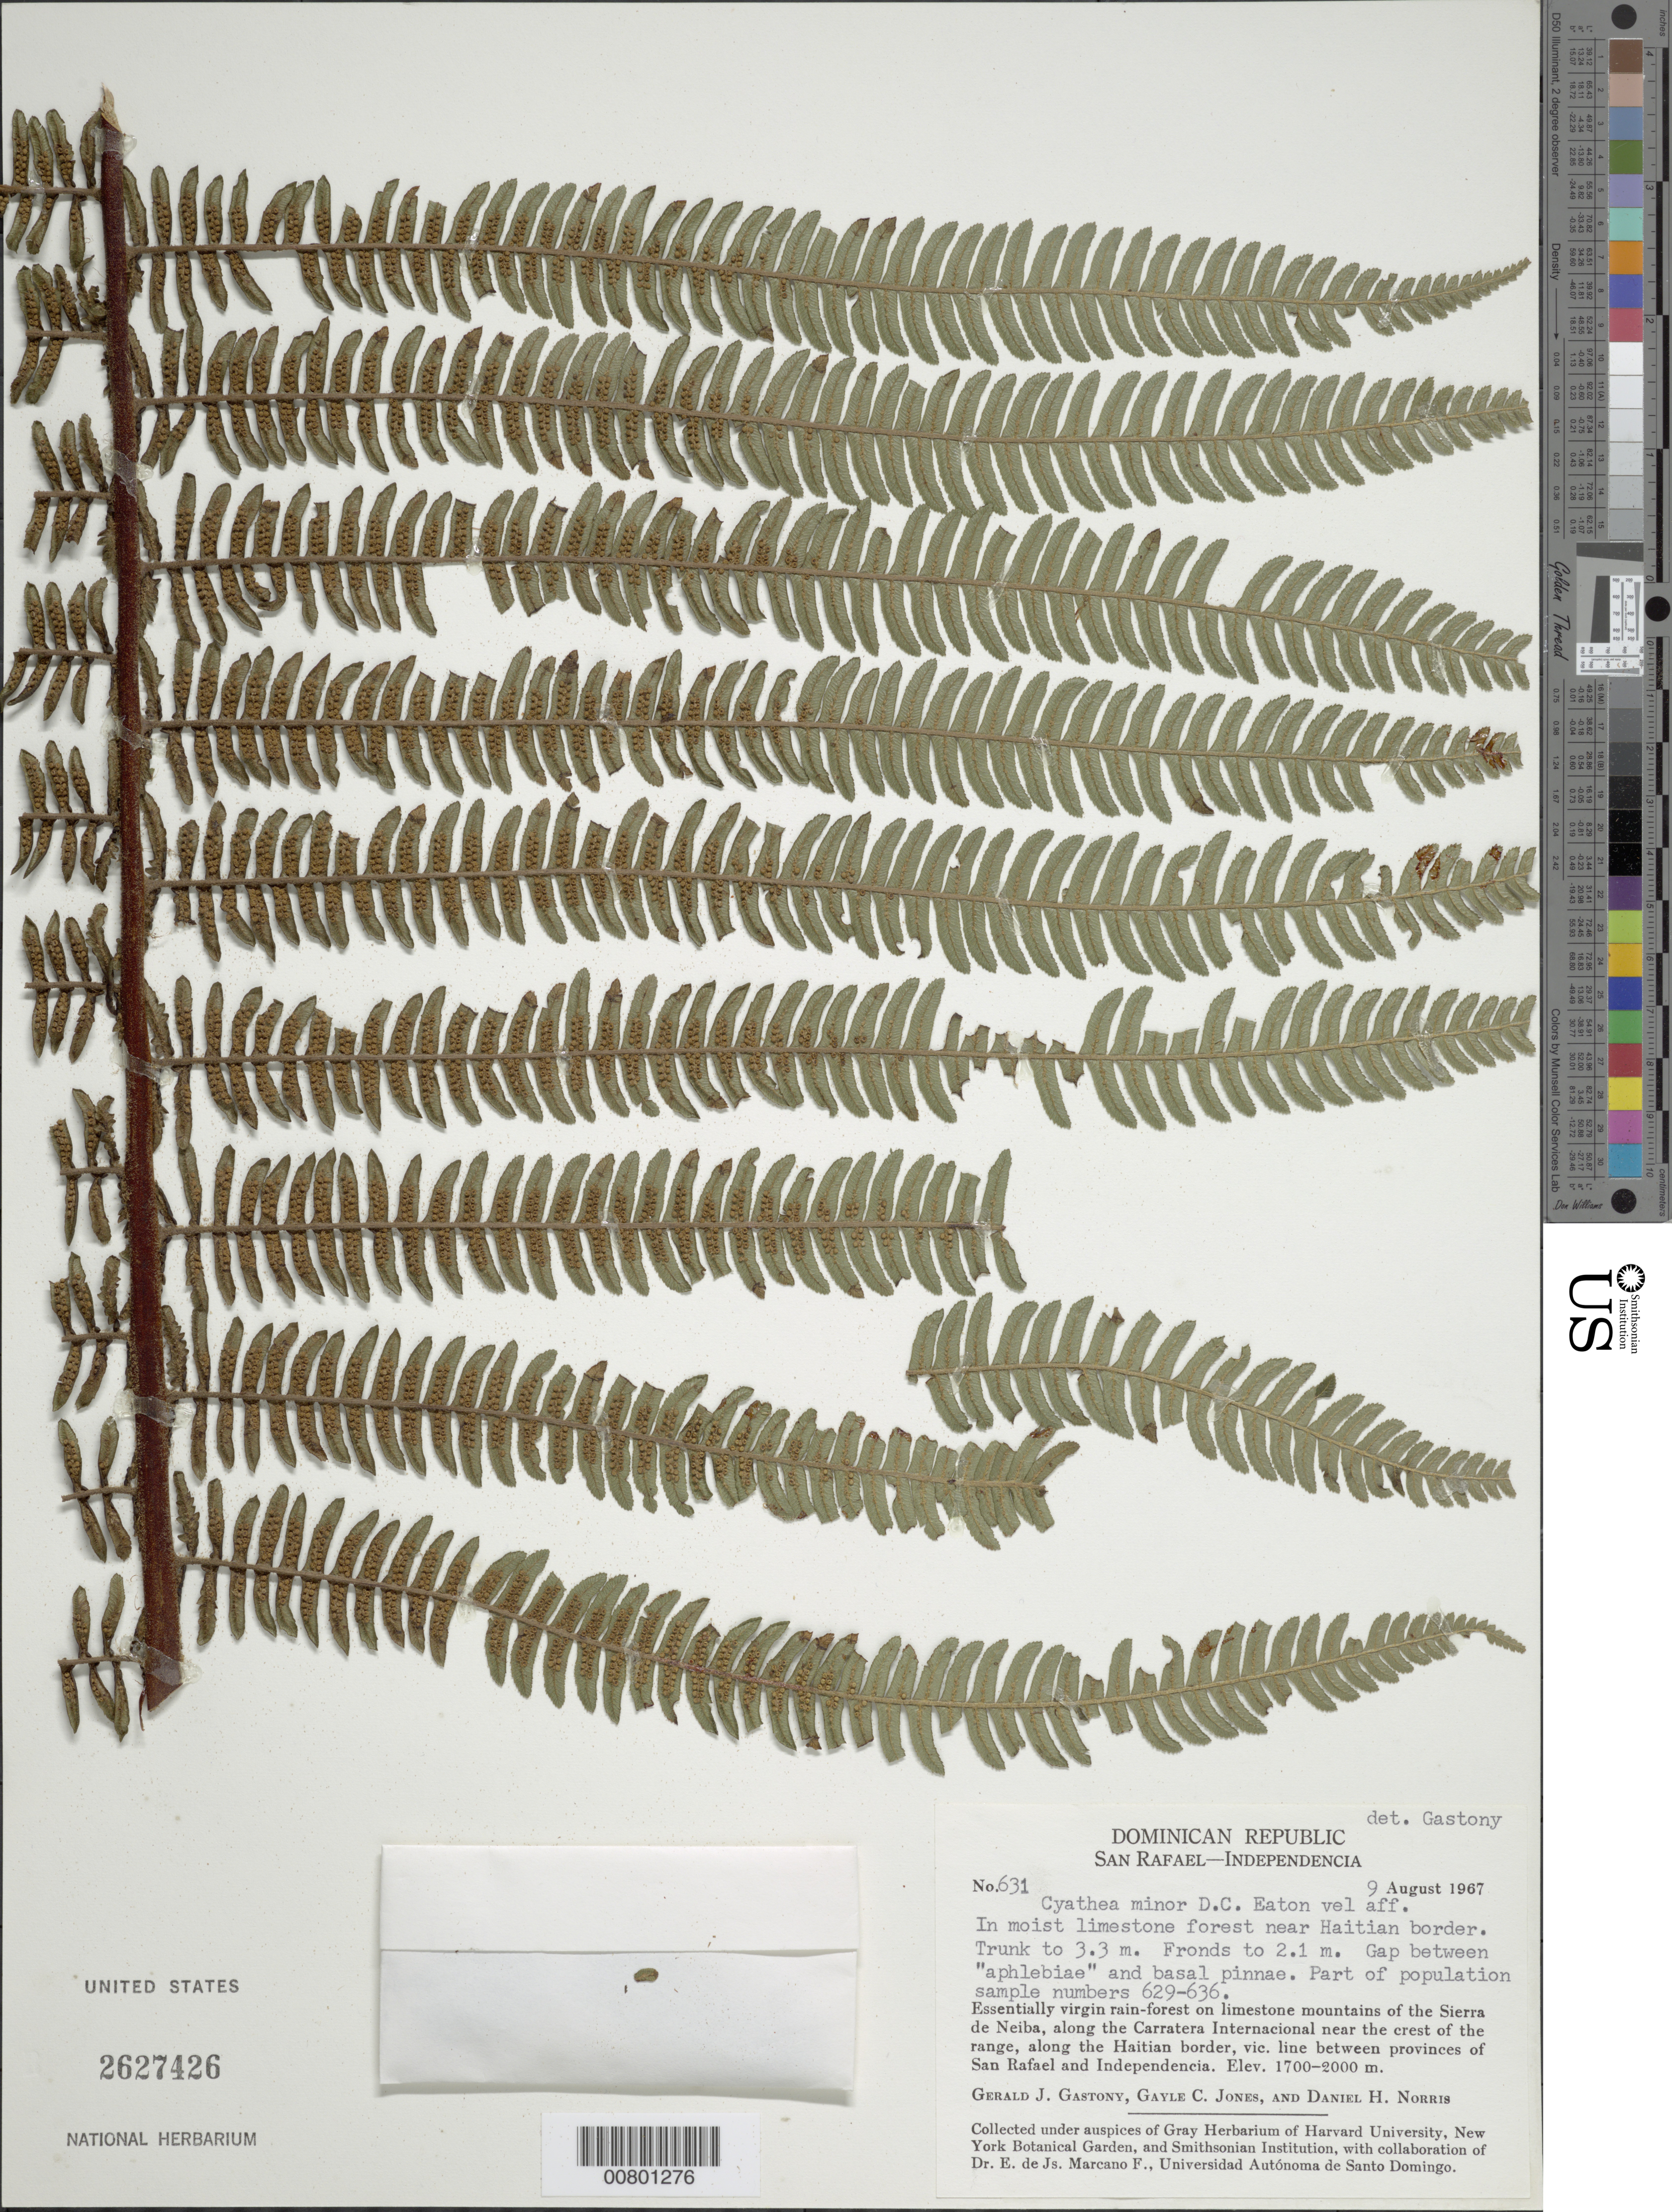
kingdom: Plantae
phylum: Tracheophyta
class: Polypodiopsida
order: Cyatheales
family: Cyatheaceae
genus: Alsophila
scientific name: Alsophila minor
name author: (D.C. Eaton) R.M. Tryon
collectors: G. Gastony, G. C. Jones & D. H. Norris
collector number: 631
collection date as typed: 09 Aug 1967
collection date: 1967-08-09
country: Dominican Republic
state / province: Independencia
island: Hispaniola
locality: San Rafael-Independencia, Sierra de Neiba, Carratera Internacional, along Haitian border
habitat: Essentially virgin rainforest on limestone mountains; moist limestone forest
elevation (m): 1700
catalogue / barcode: US 2627426